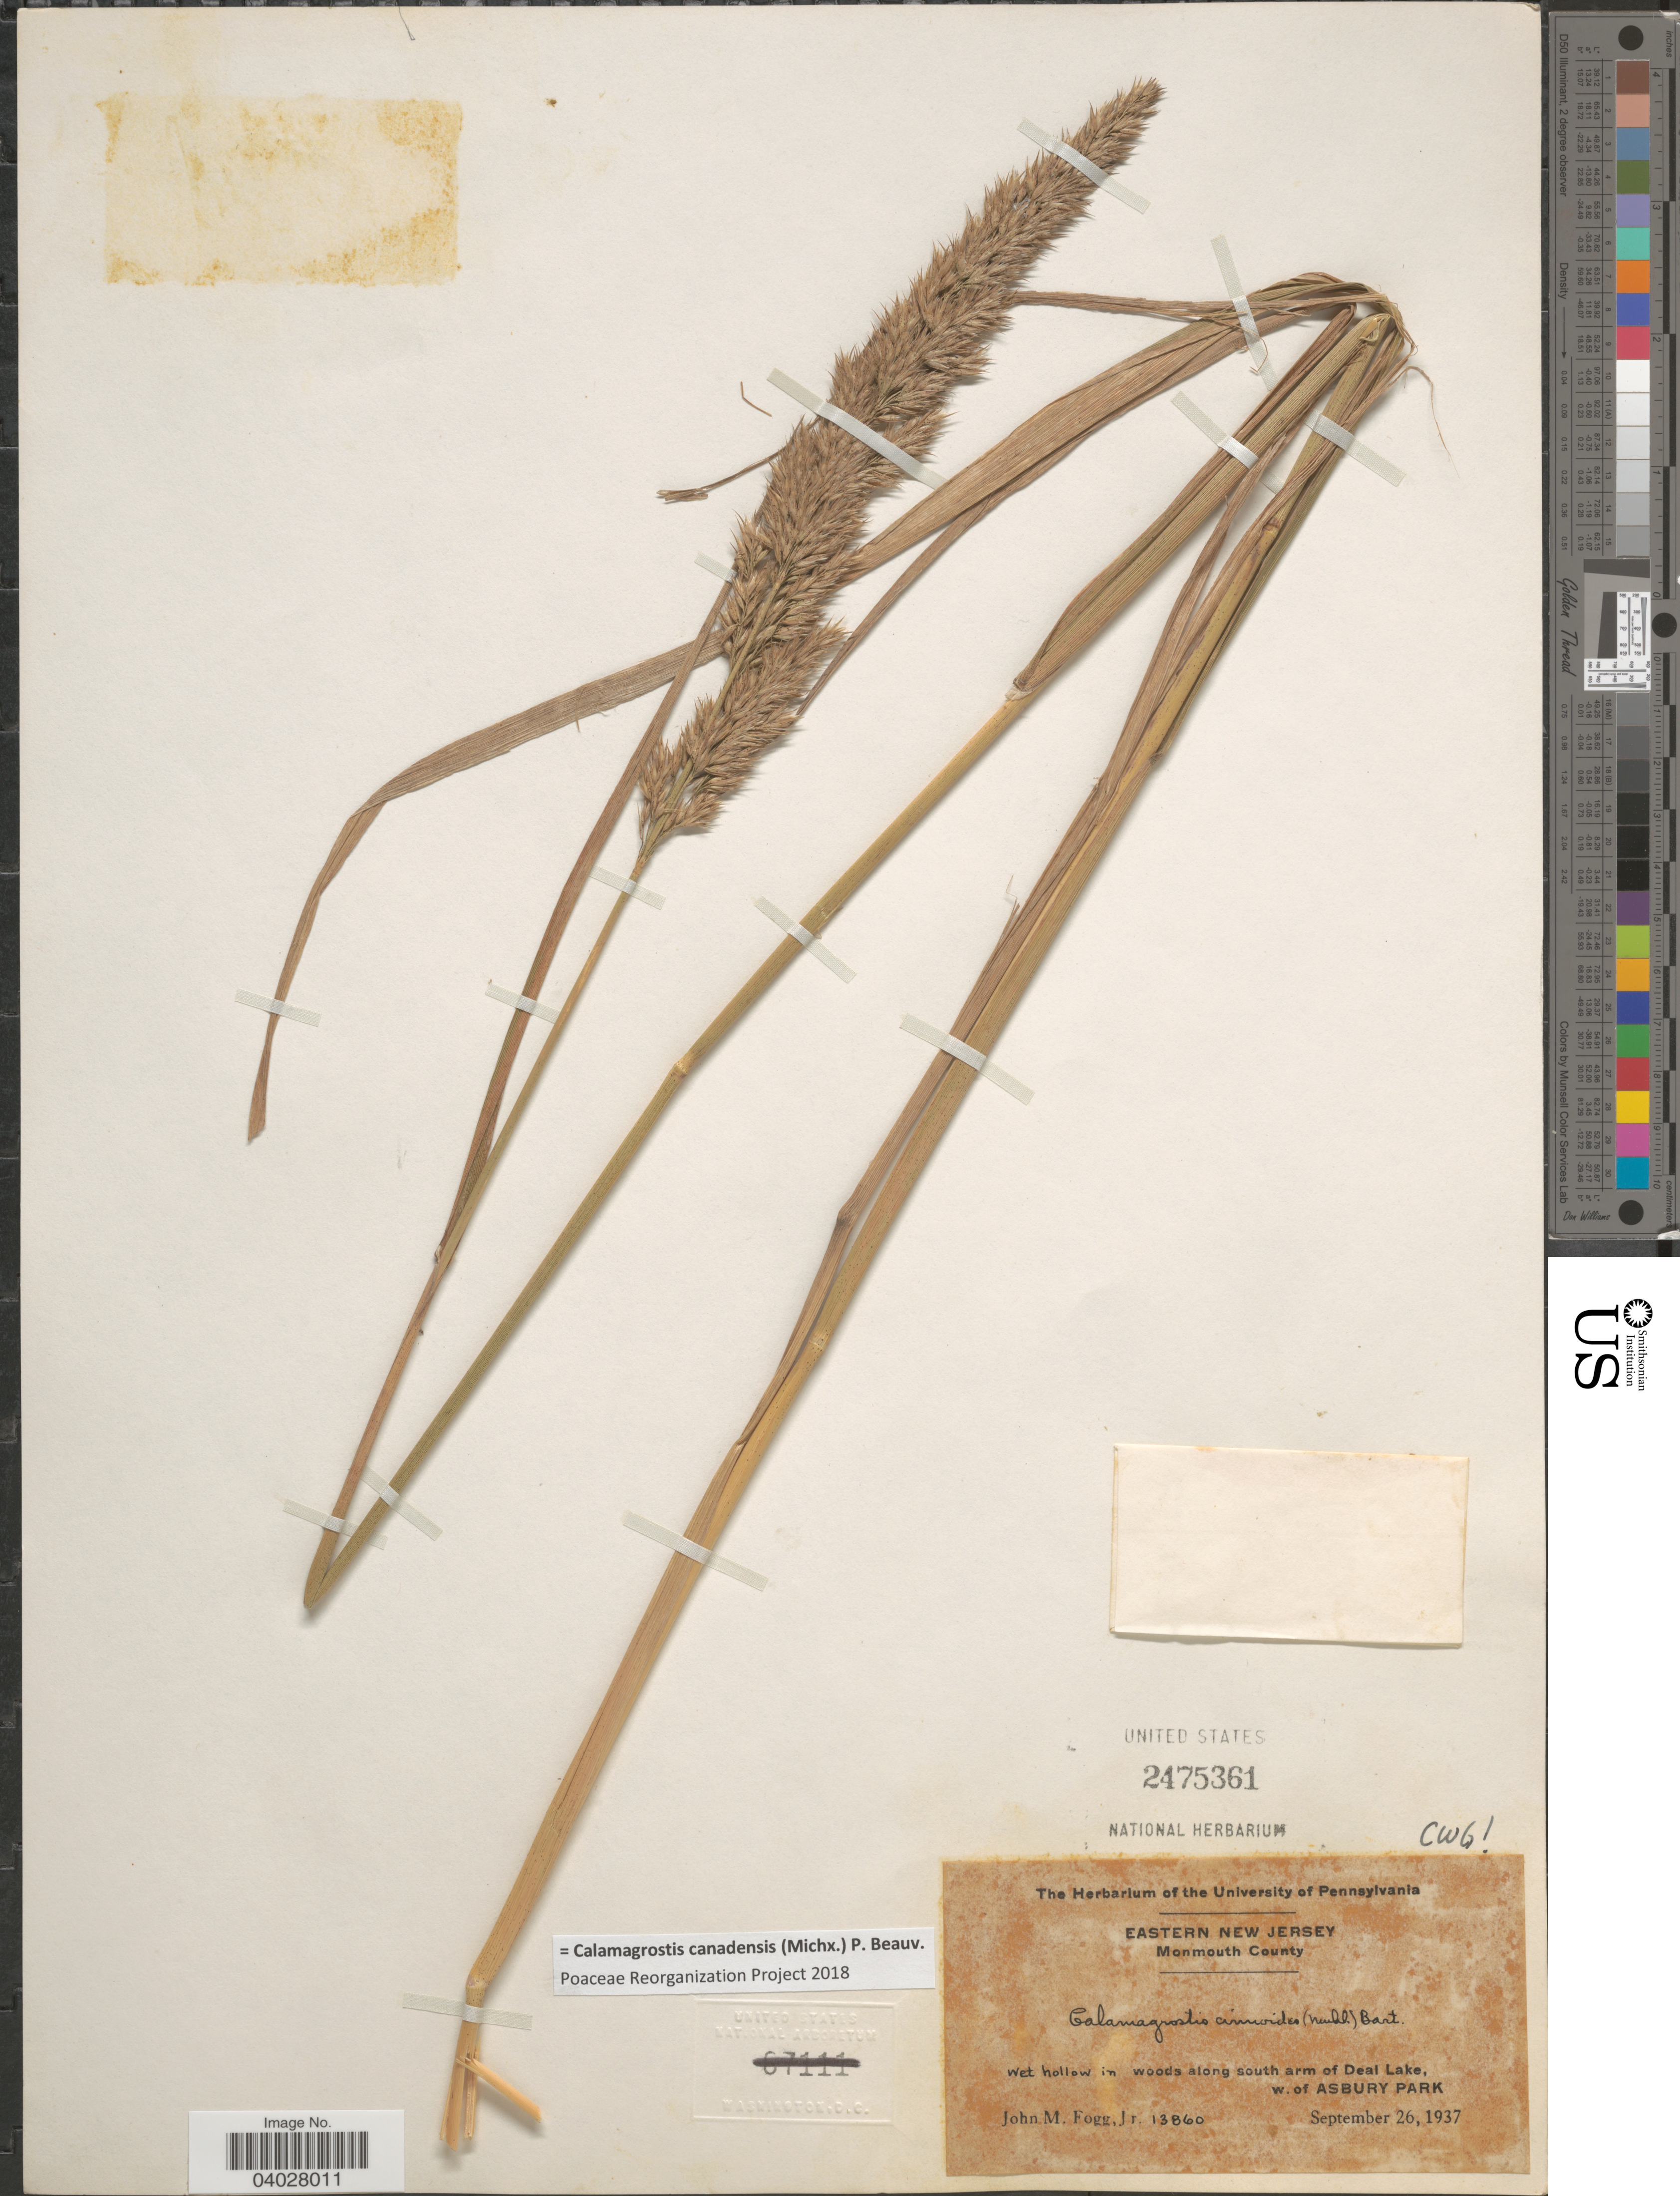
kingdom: Plantae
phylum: Tracheophyta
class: Liliopsida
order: Poales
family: Poaceae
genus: Calamagrostis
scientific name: Calamagrostis canadensis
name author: (Michx.) P. Beauv.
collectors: J. Fogg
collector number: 13860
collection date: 1937-09-26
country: United States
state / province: New Jersey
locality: Eastern New Jersey. Monmouth County. Wet hollow in woods along south arm of Deal Lake, w. of Asbury Park.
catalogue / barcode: US 2475361